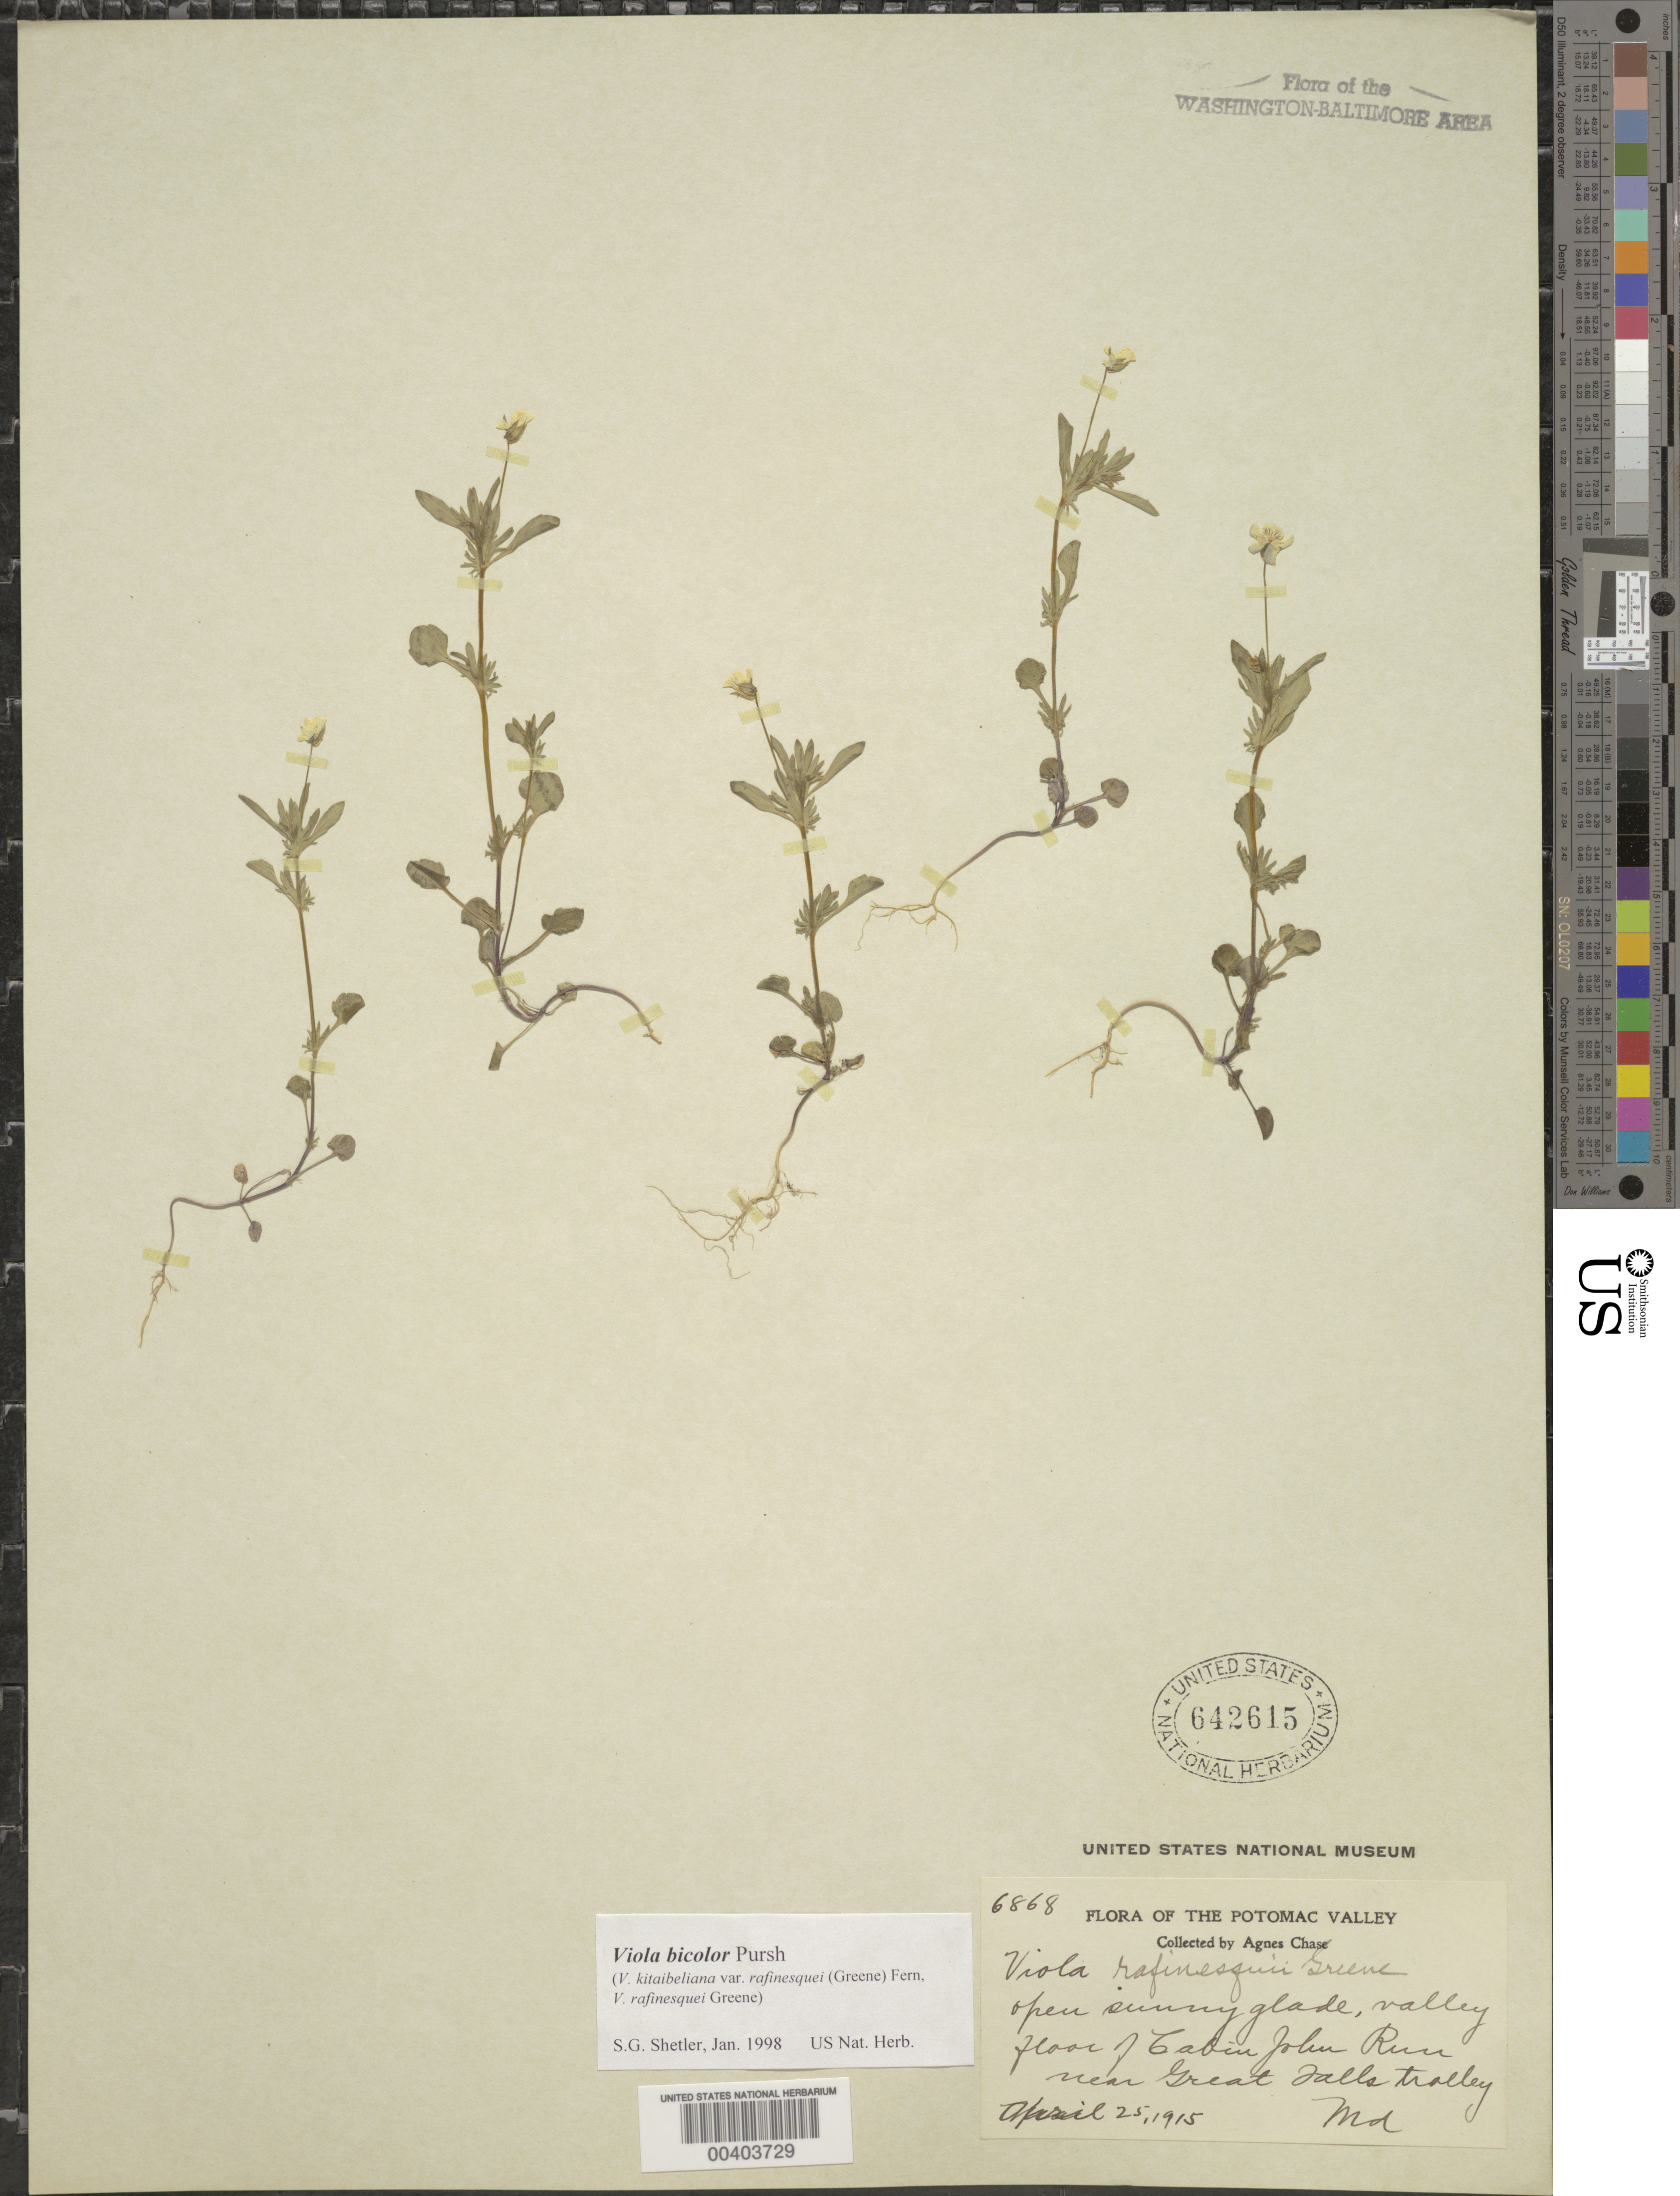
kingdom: Plantae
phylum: Tracheophyta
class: Magnoliopsida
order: Malpighiales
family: Violaceae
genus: Viola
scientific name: Viola bicolor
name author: Pursh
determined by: Shetler, Stanwyn G., (US), NMNH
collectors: A. Chase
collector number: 6868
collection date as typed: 25 Apr 1915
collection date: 1915-04-25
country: United States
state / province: Maryland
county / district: Montgomery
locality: Cabin John Run, Great Falls Trolley vicinity C. & O. Canal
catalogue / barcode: US 642615